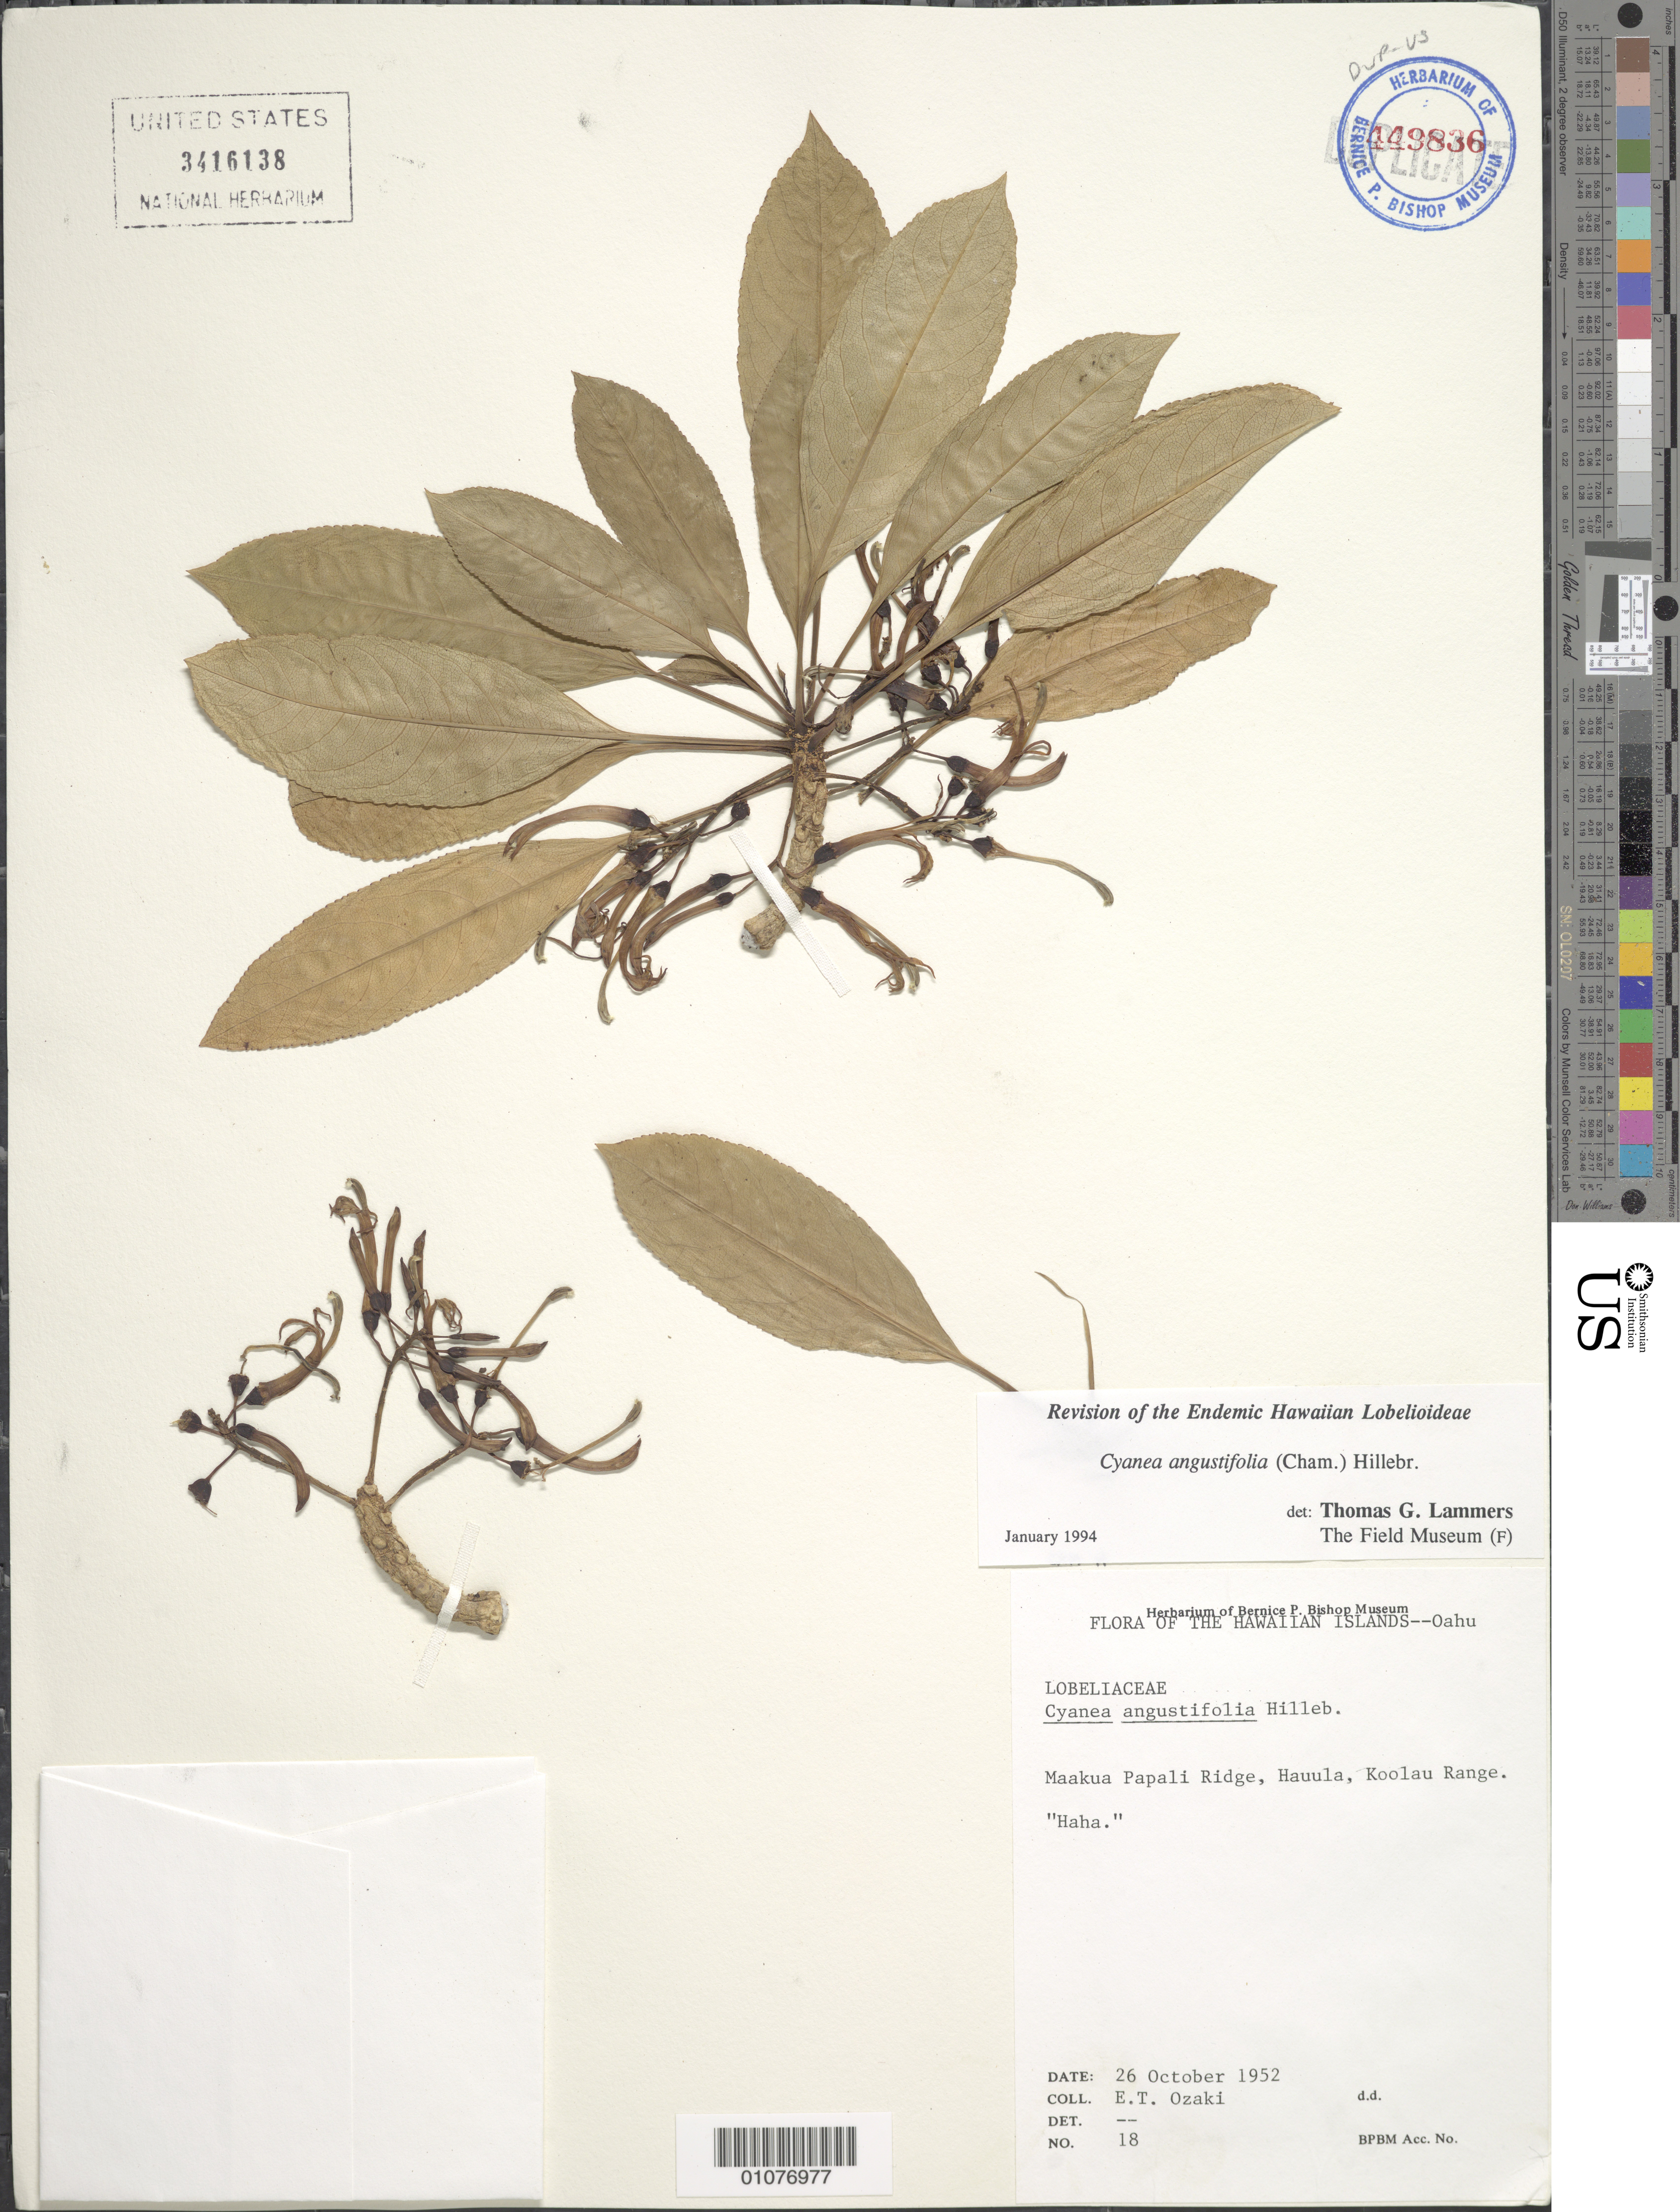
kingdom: Plantae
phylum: Tracheophyta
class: Magnoliopsida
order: Asterales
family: Campanulaceae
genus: Cyanea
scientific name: Cyanea angustifolia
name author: (Cham.) Hillebr.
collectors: E. Ozaki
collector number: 18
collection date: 1952-10-26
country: United States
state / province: Hawaii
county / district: Honolulu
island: Oahu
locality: Maakua Papali Ridge, Hauula, Koolau Range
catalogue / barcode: US 3416138